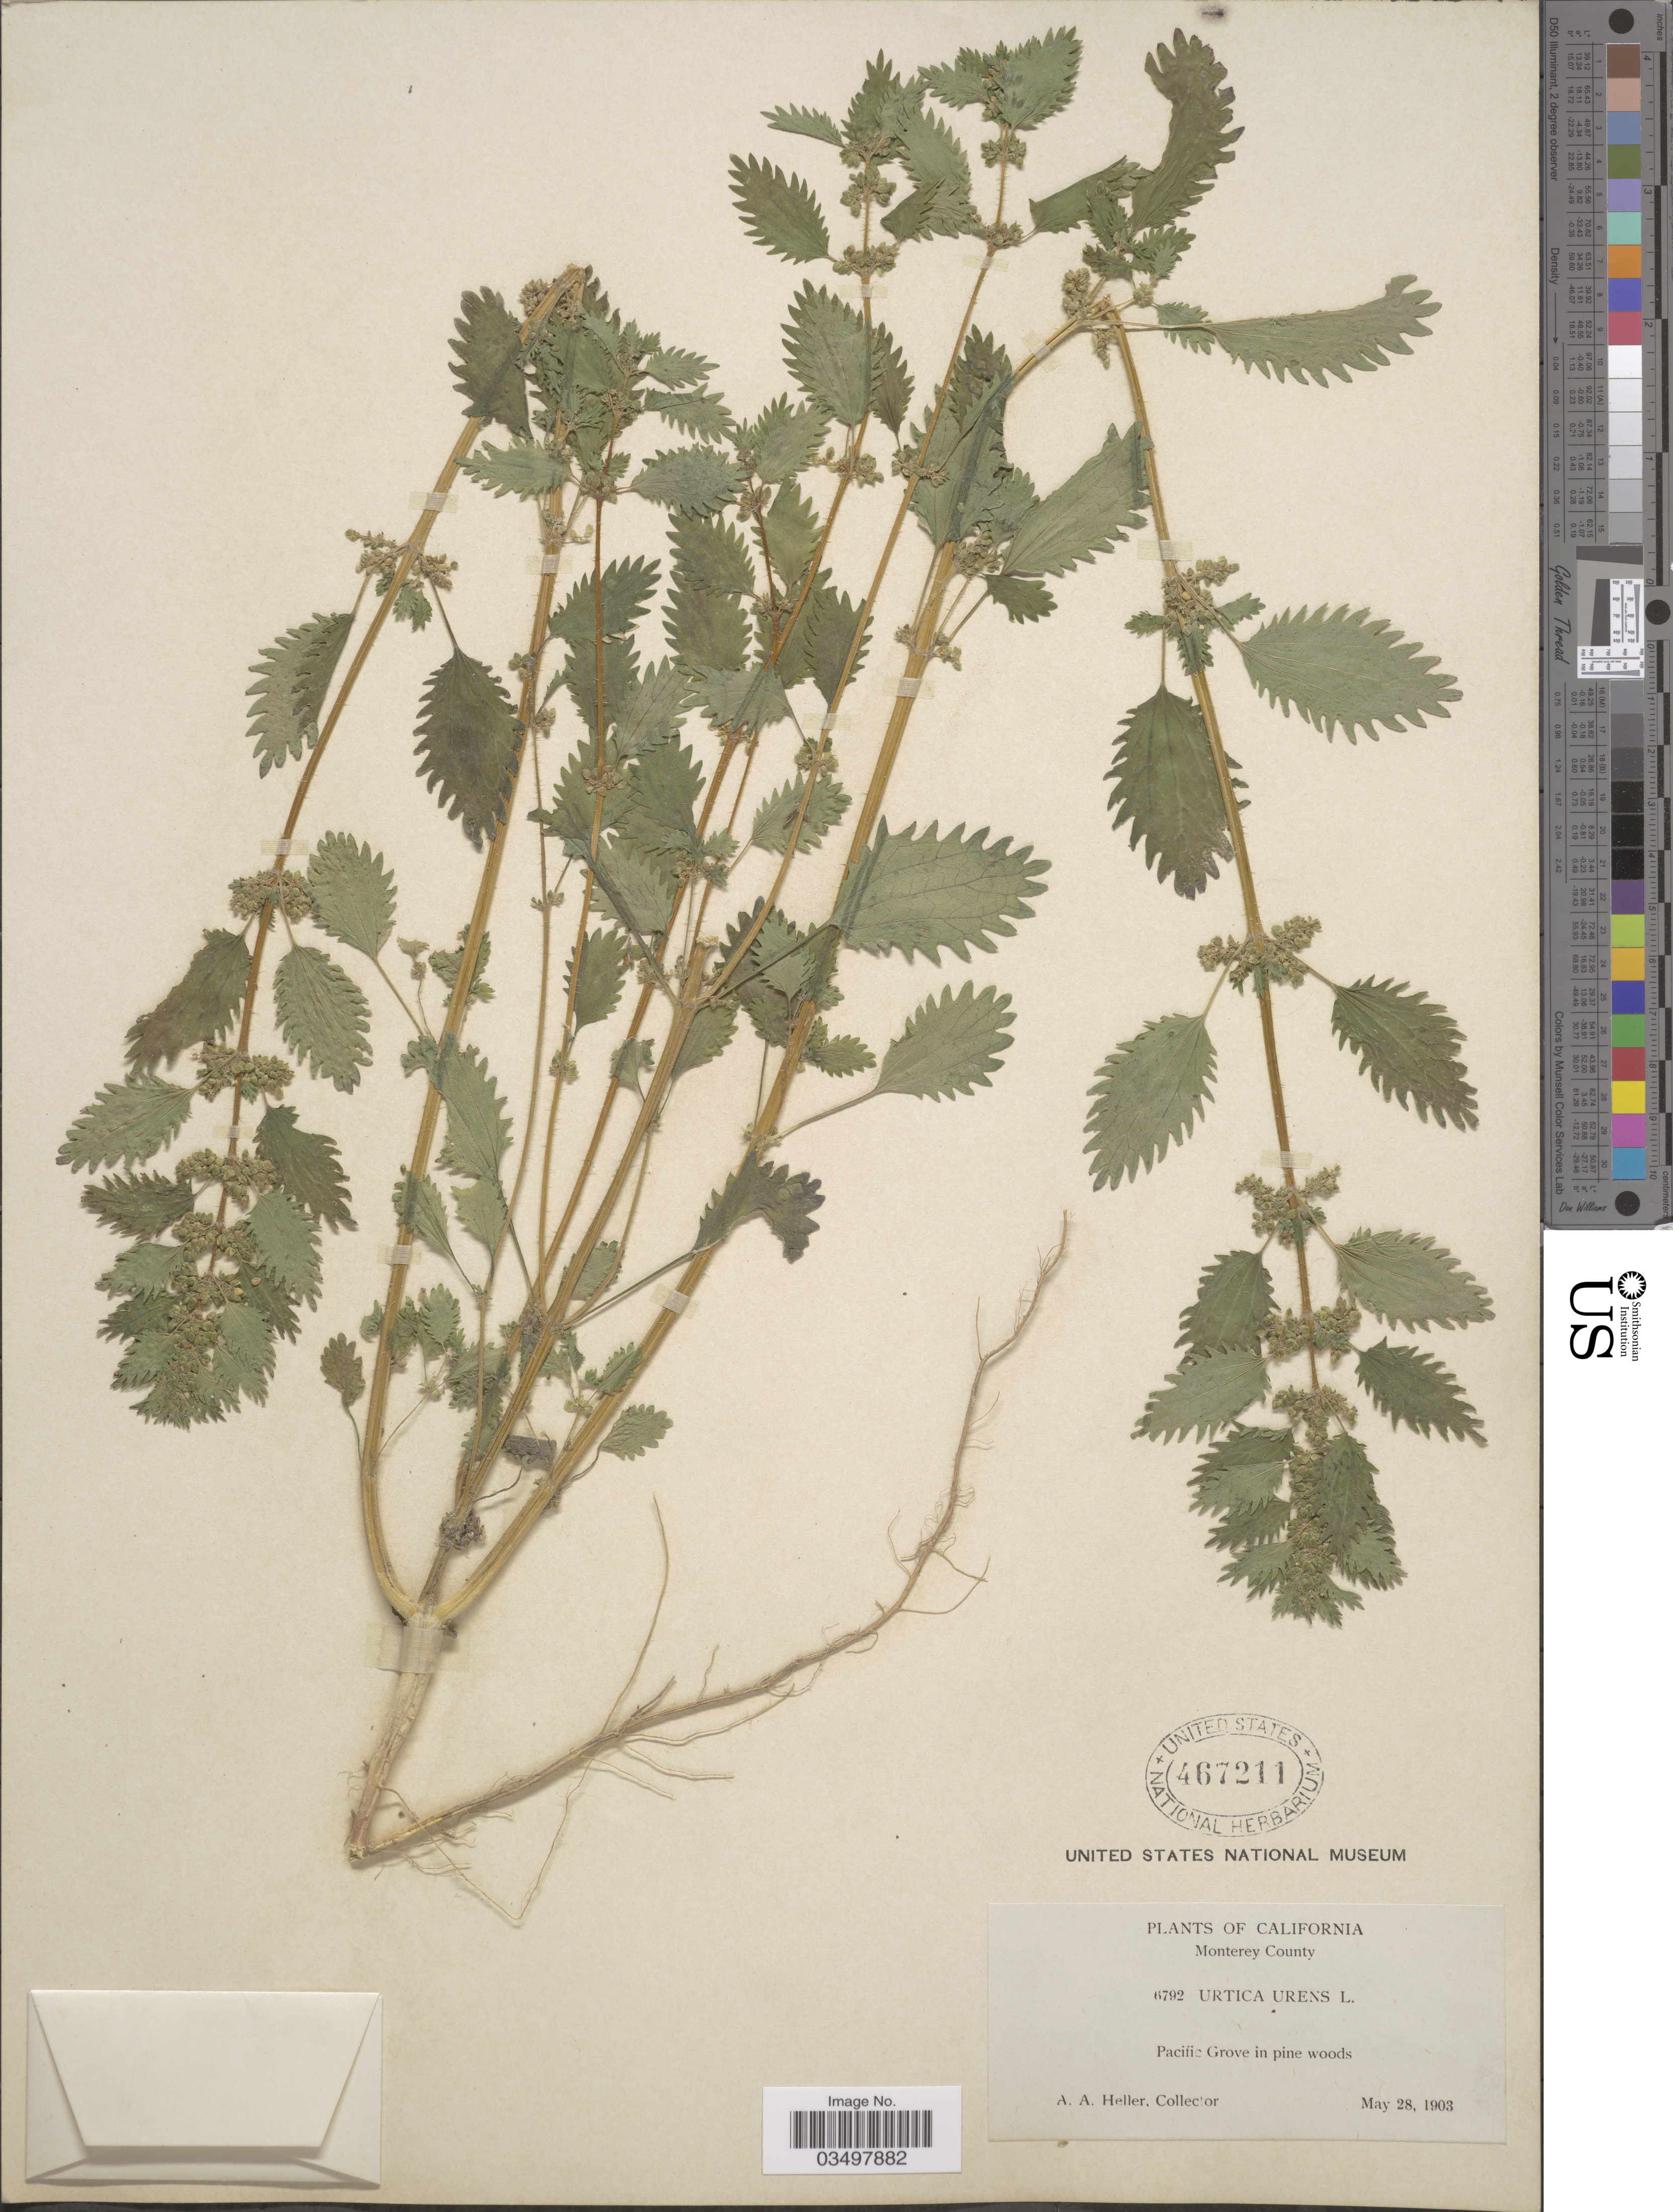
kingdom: Plantae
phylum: Tracheophyta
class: Magnoliopsida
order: Rosales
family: Urticaceae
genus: Urtica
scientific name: Urtica urens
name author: L.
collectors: A. A. Heller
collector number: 6792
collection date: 1903-05-28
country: United States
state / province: California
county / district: Monterey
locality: Monterey County. Pacific Grove in pine woods.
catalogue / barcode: US 467211